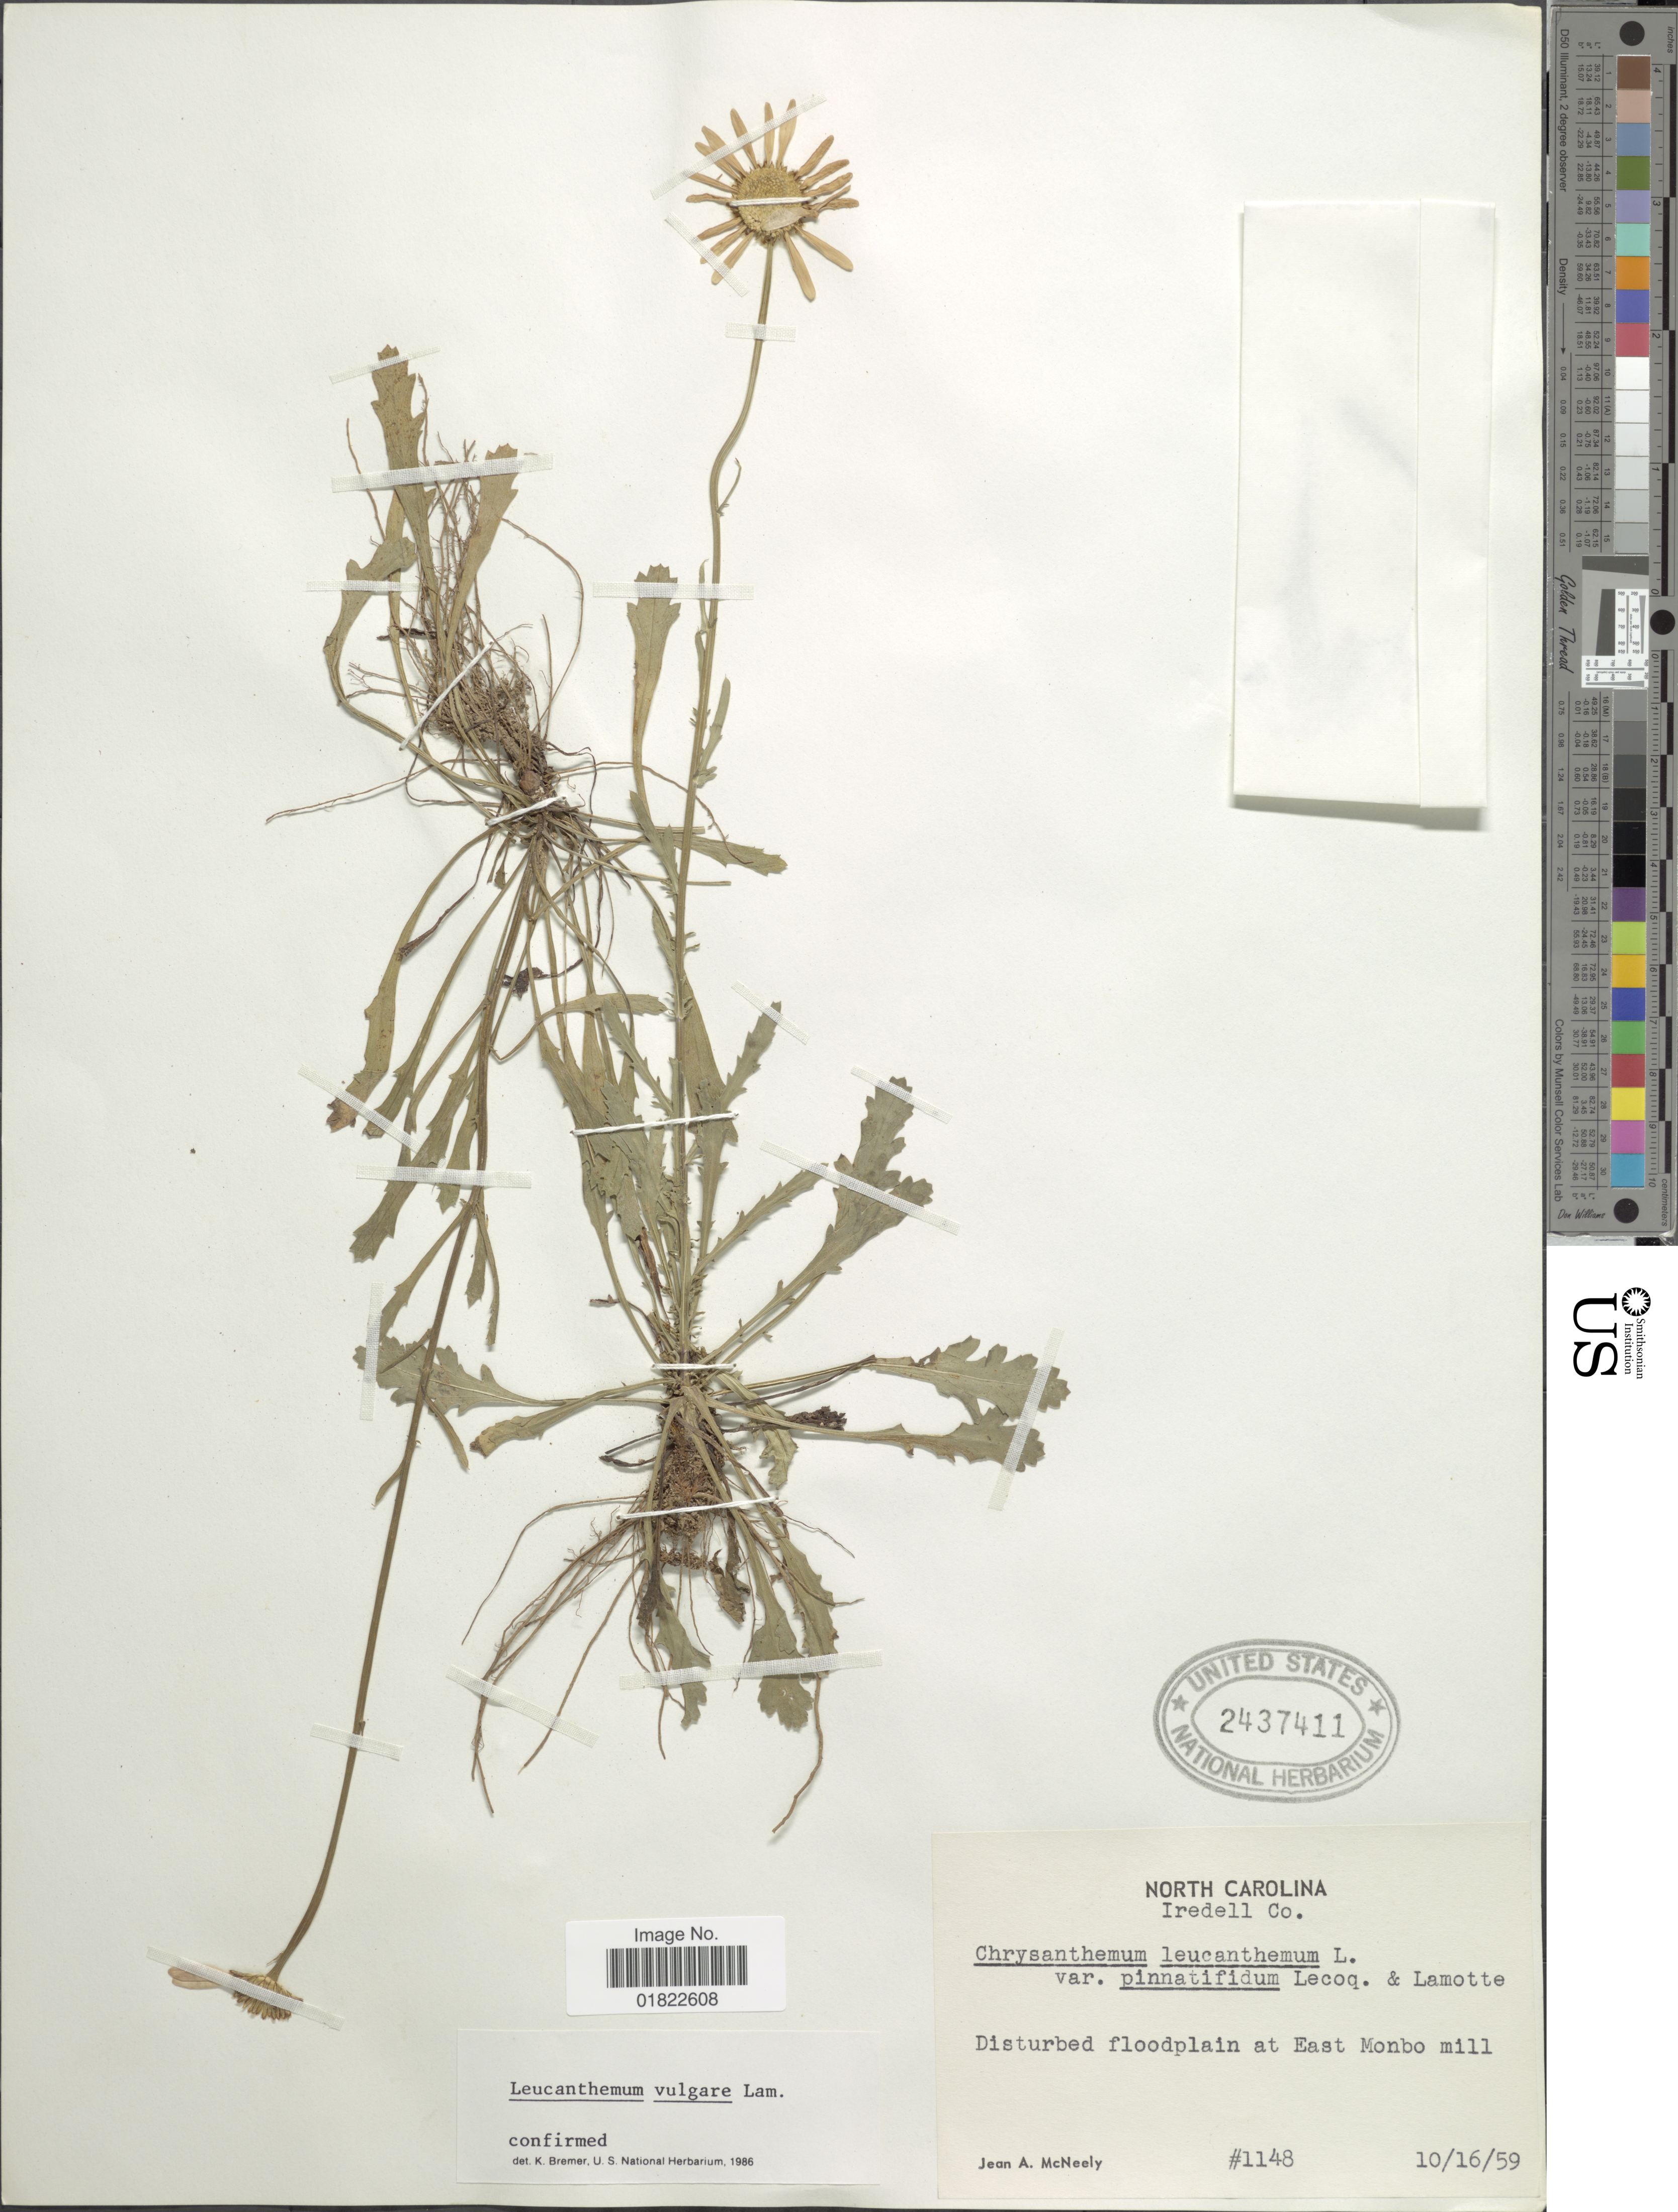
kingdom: Plantae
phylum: Tracheophyta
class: Magnoliopsida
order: Asterales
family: Asteraceae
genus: Leucanthemum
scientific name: Leucanthemum vulgare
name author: Lam.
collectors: J. McNeely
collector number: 1148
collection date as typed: Transcribed d/m/y: 16/10/59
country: United States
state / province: North Carolina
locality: North Carolina. Iredell Co. Disturbed floodplain at East Monbo mill.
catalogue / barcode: US 2437411